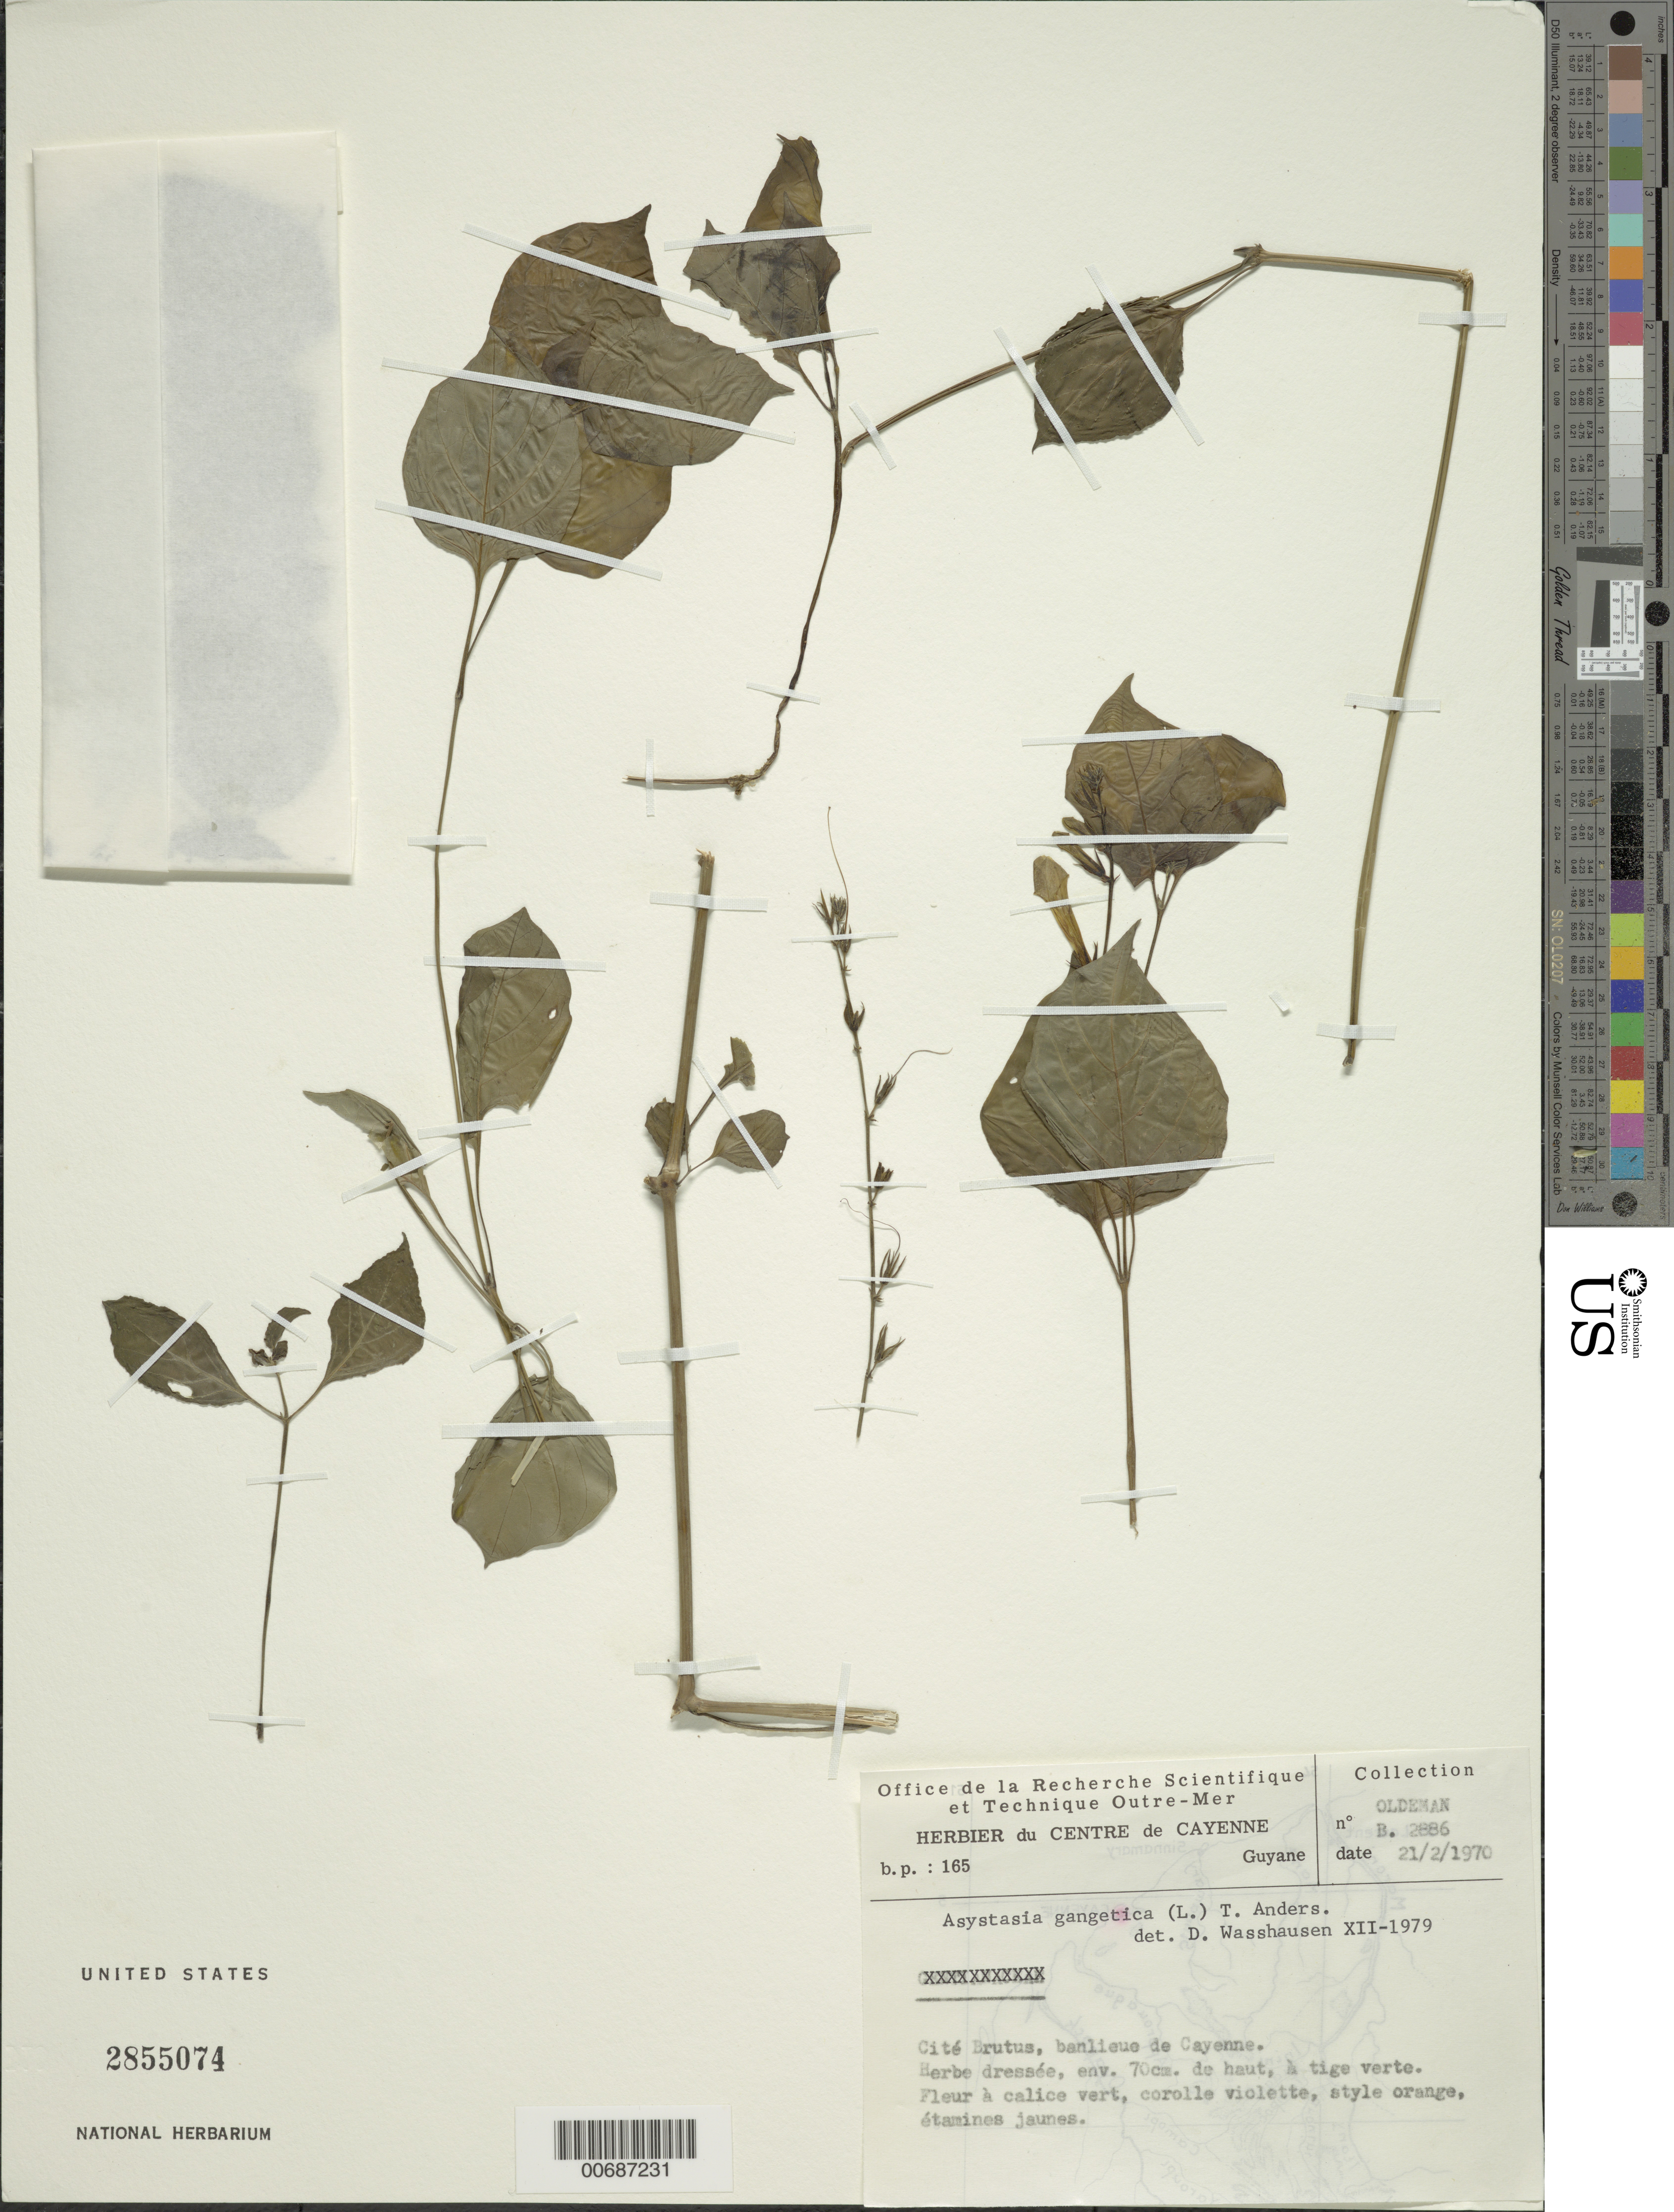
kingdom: Plantae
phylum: Tracheophyta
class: Magnoliopsida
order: Lamiales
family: Acanthaceae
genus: Asystasia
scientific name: Asystasia gangetica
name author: (L.) T. Anderson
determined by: Wasshausen, Dieter C., (BOT), Smithsonian Institution - National Museum of Natural History (UNITED STATES)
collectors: R. Oldeman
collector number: B 2886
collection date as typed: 21-Feb-70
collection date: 1970-02-21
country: French Guiana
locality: Cité Brutus, banlieue de Cayenne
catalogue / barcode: US 2855074